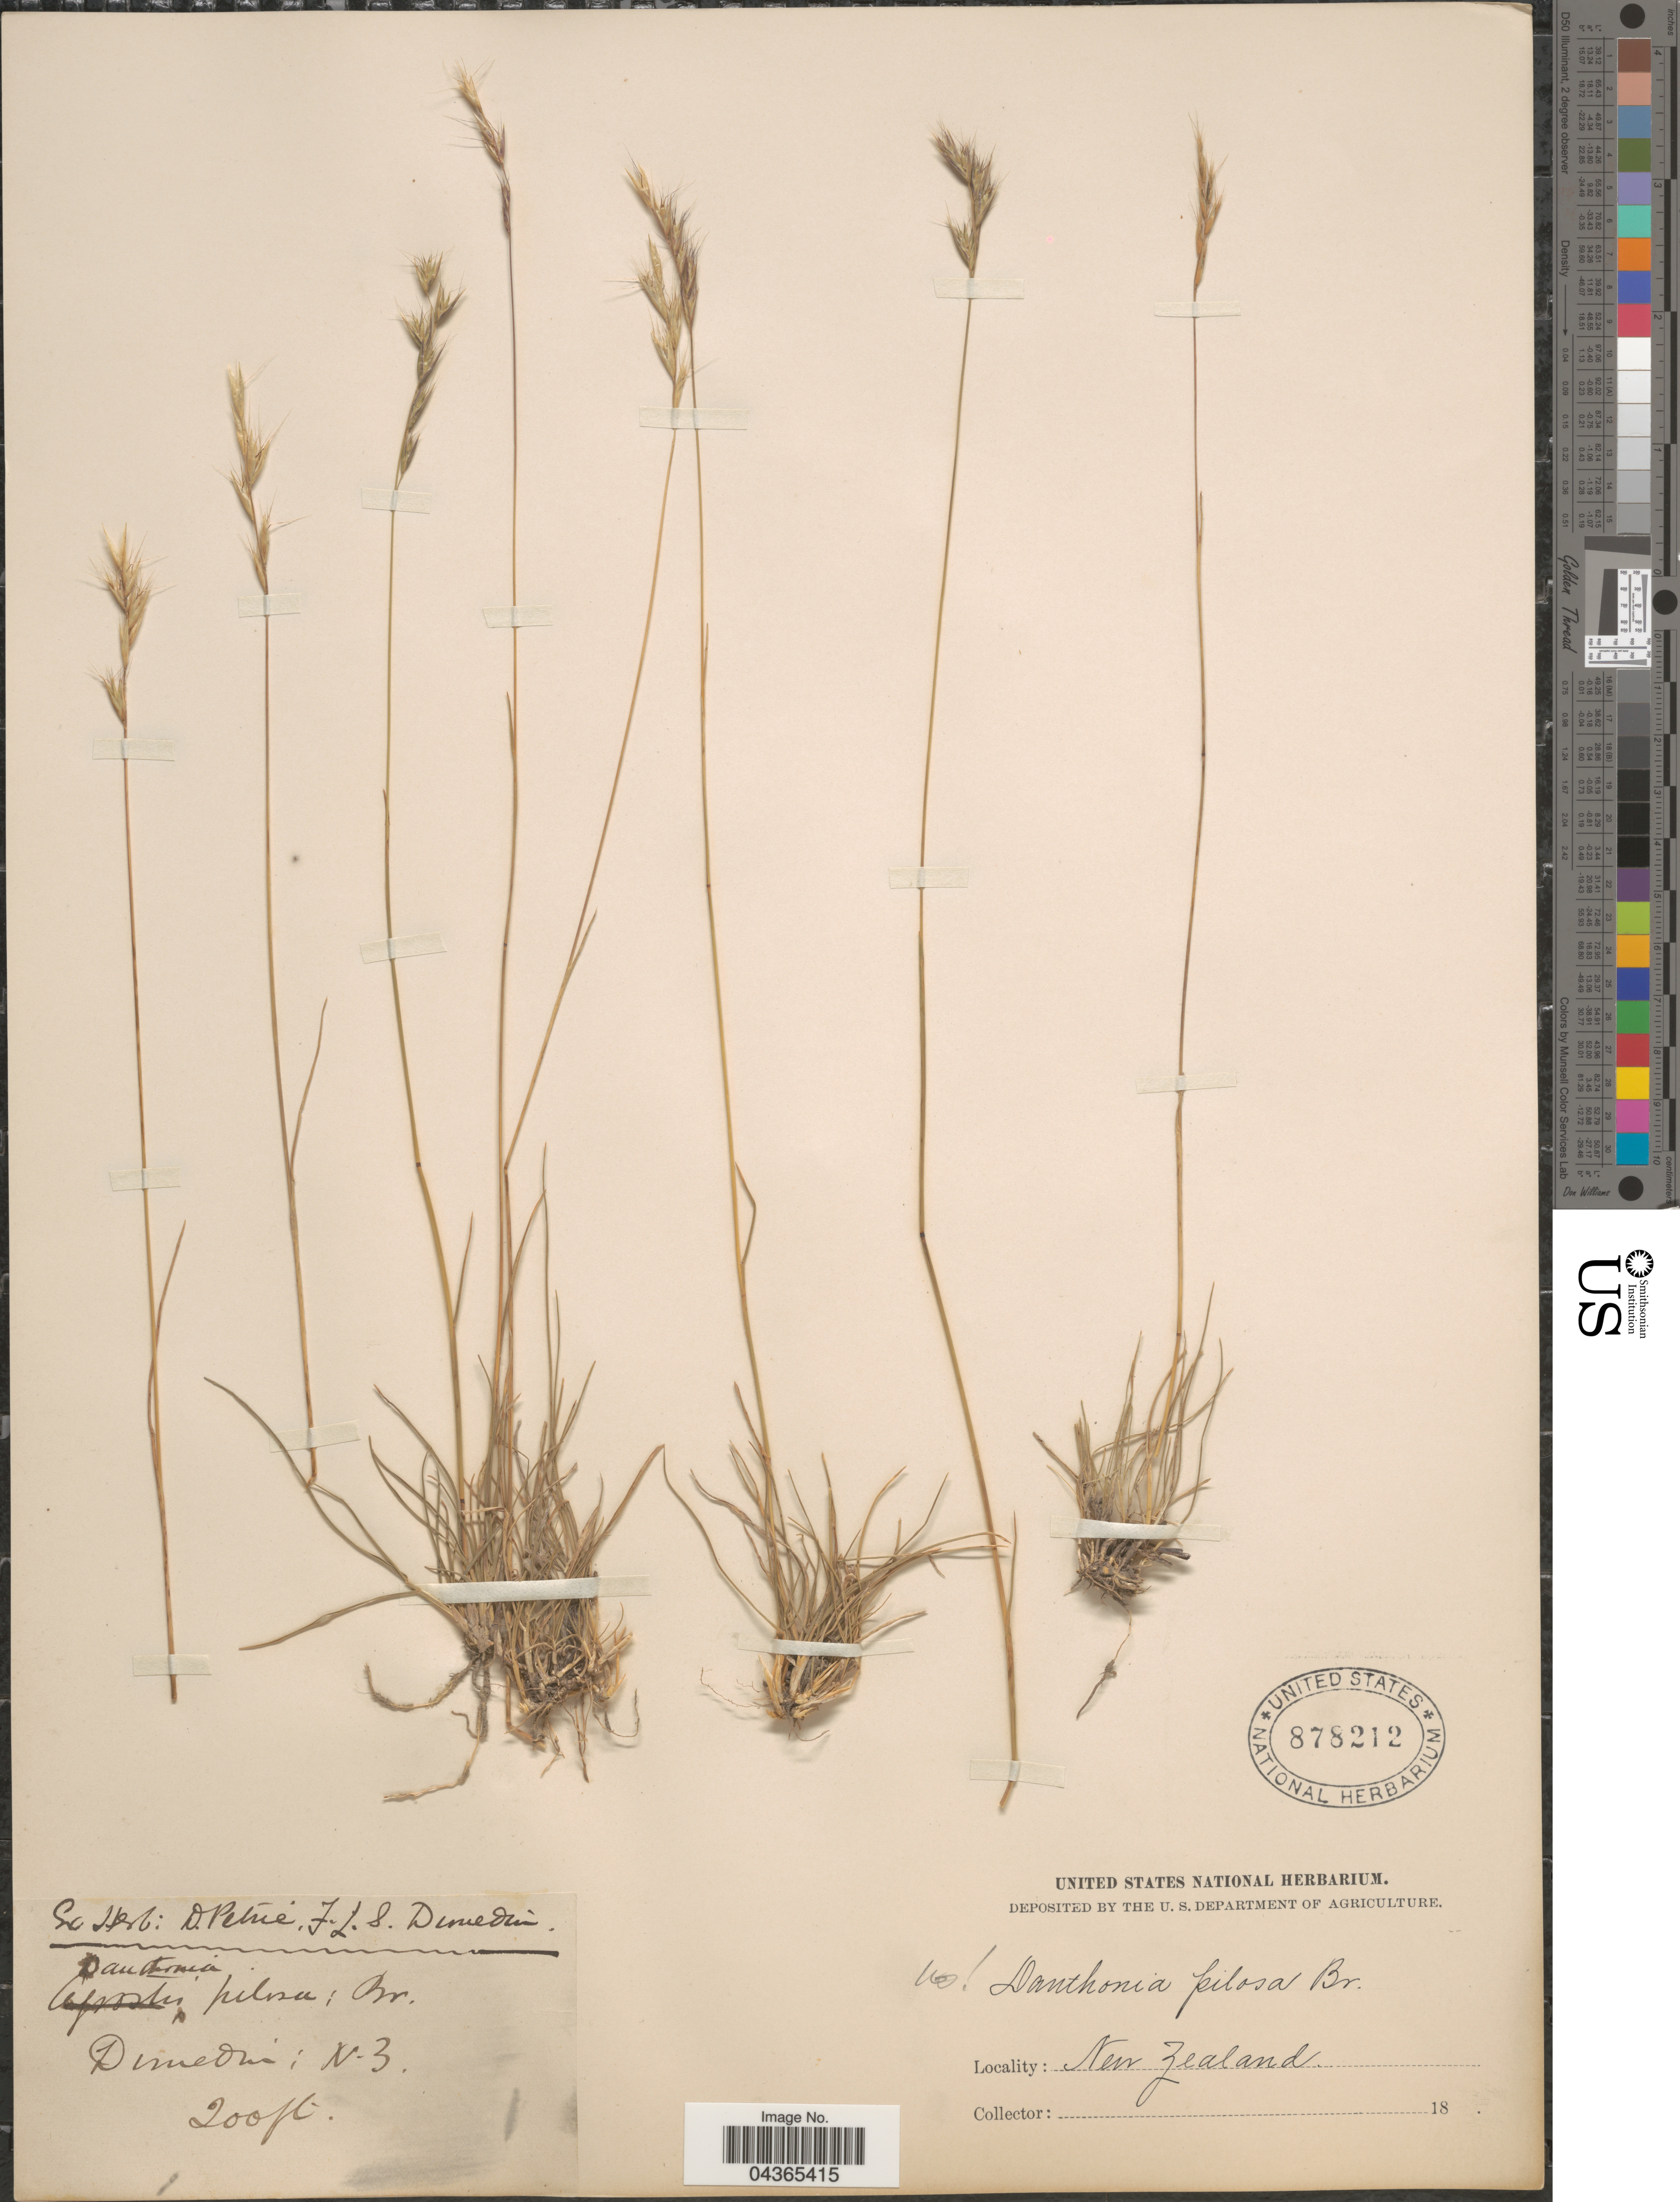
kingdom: Plantae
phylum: Tracheophyta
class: Liliopsida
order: Poales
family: Poaceae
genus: Rytidosperma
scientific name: Rytidosperma sp.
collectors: D. Petrie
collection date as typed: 18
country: New Zealand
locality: Dunedin.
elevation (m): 61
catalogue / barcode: US 878212